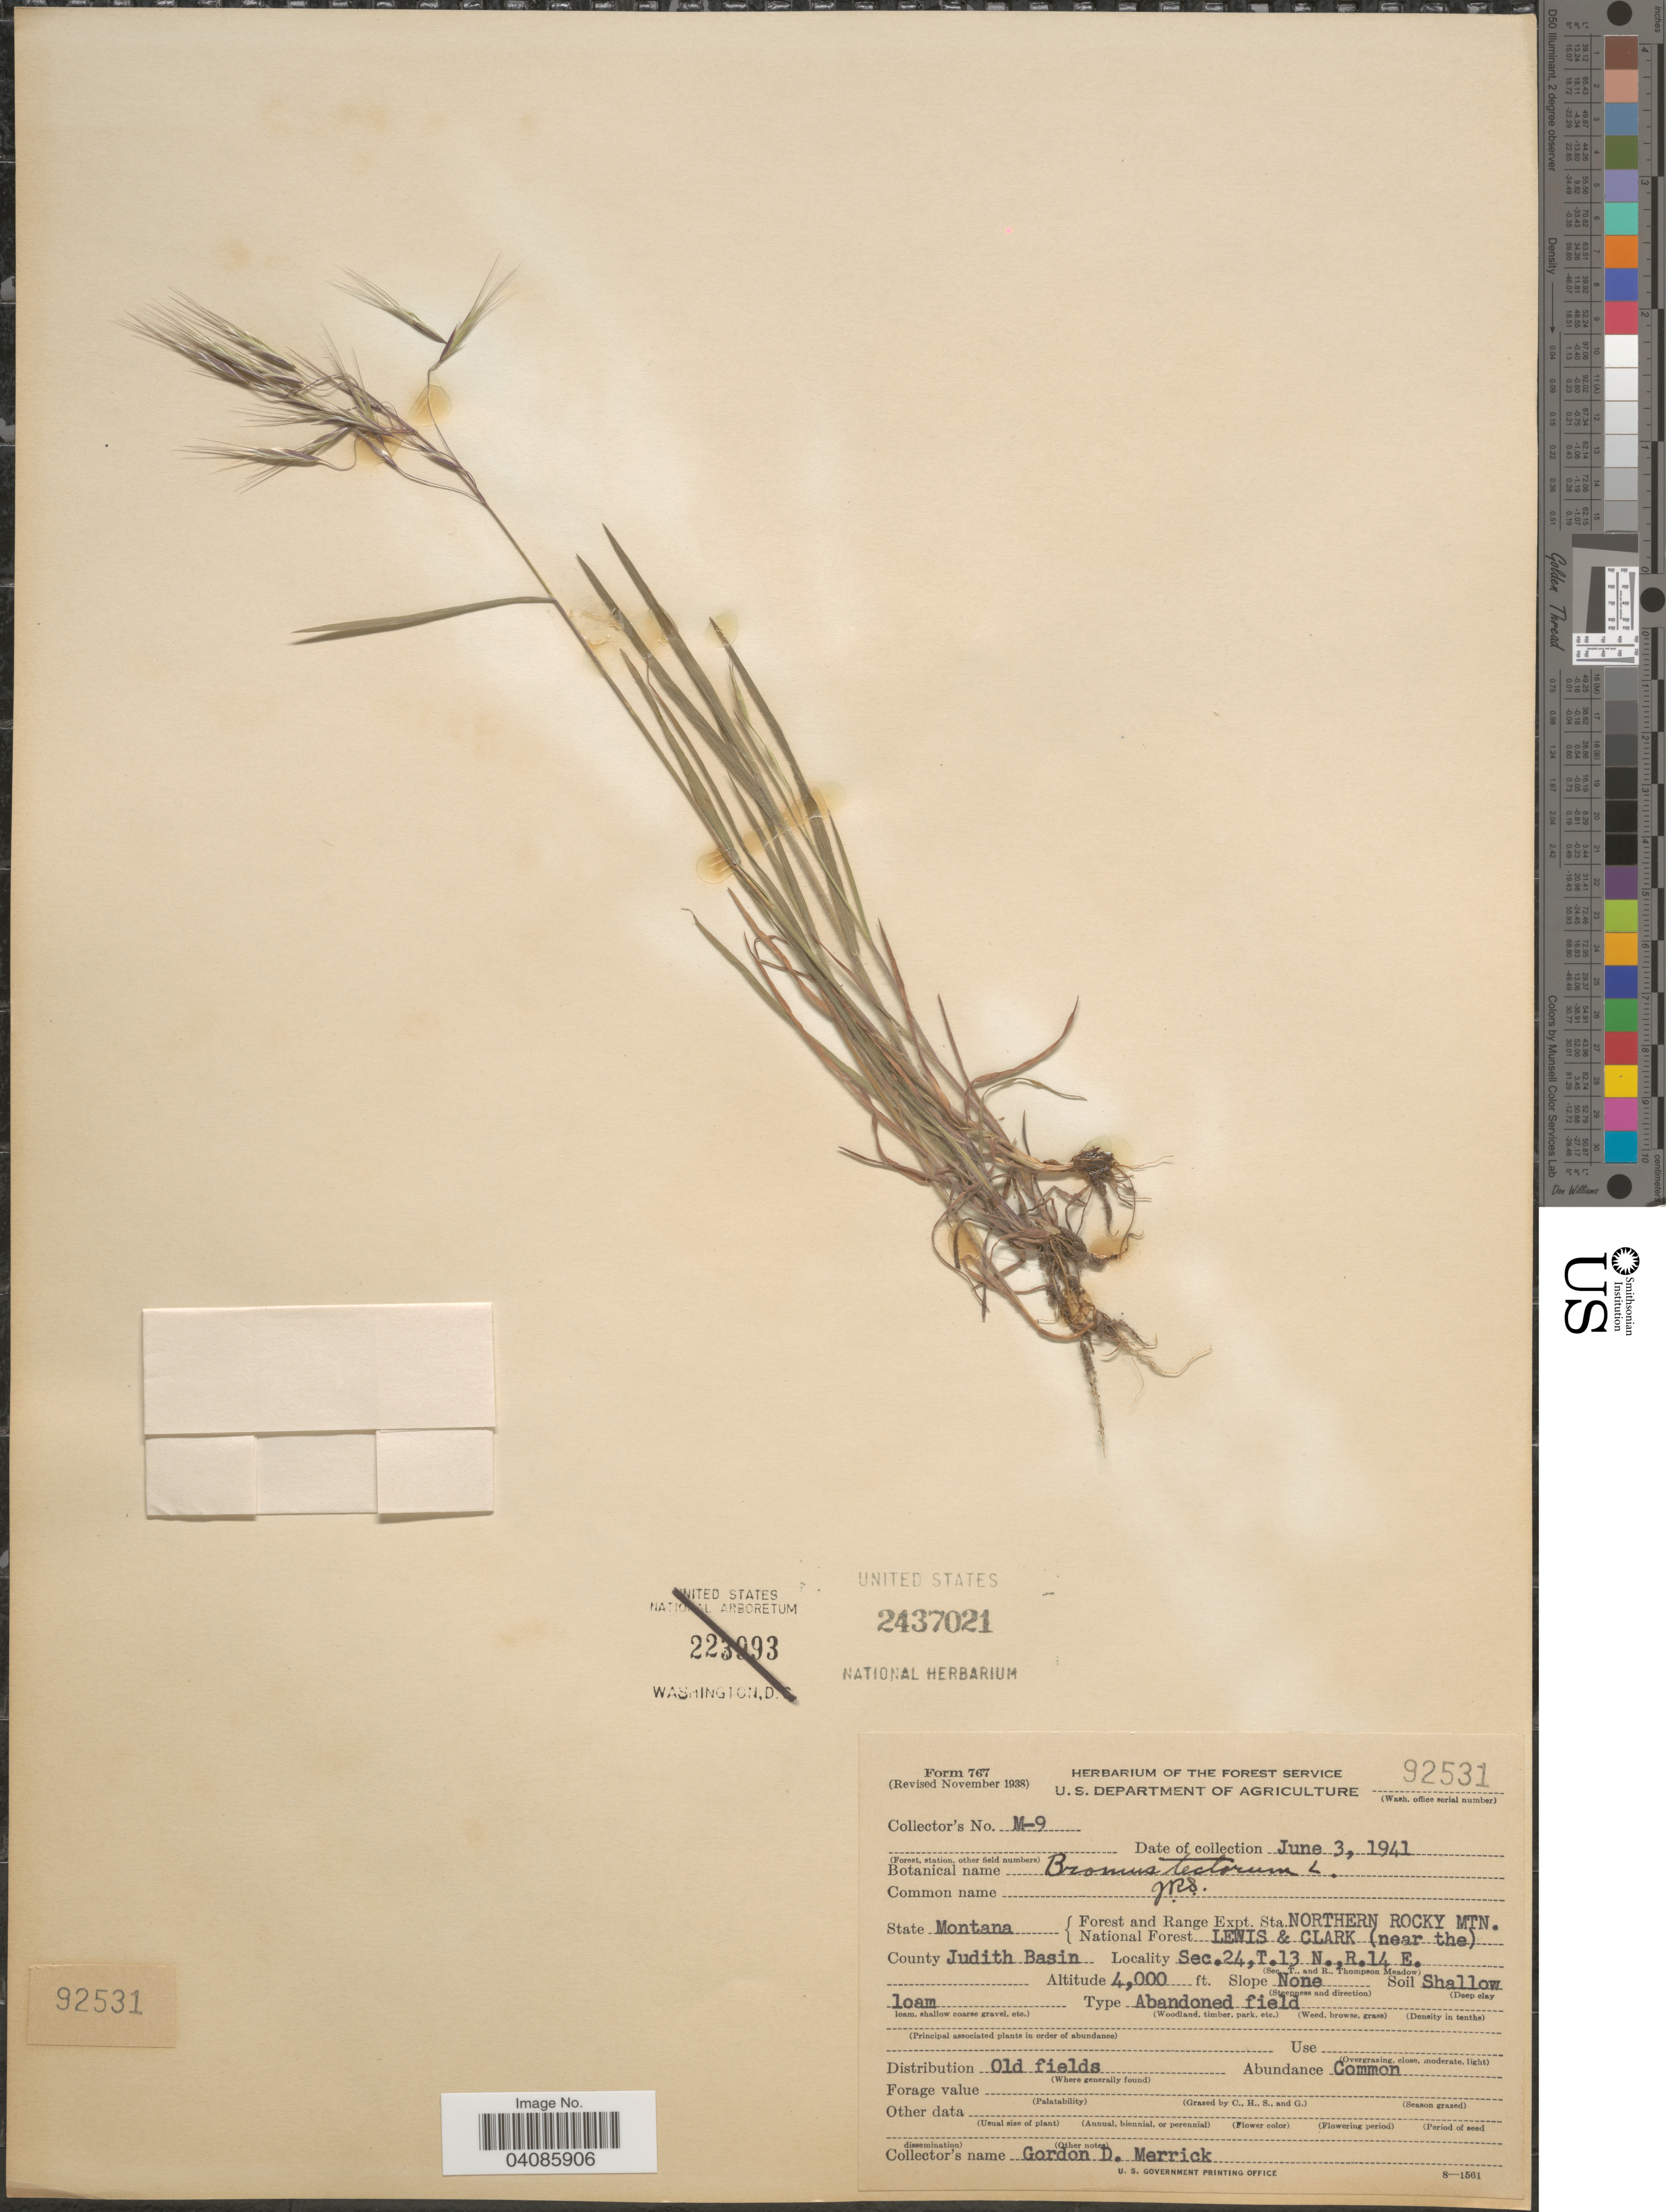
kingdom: Plantae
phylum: Tracheophyta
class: Liliopsida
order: Poales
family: Poaceae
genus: Bromus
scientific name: Bromus tectorum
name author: L.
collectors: G. Merrick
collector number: M-9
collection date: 1941-06-03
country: United States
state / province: Montana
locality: Forest and Range Expt. Sta. National Forest Northern Rocky Mtn. Lewis & Clark (near the) County Judith Basin. Sec. 24,T.13 N., R.14 E.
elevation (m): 1219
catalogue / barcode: US 2437021